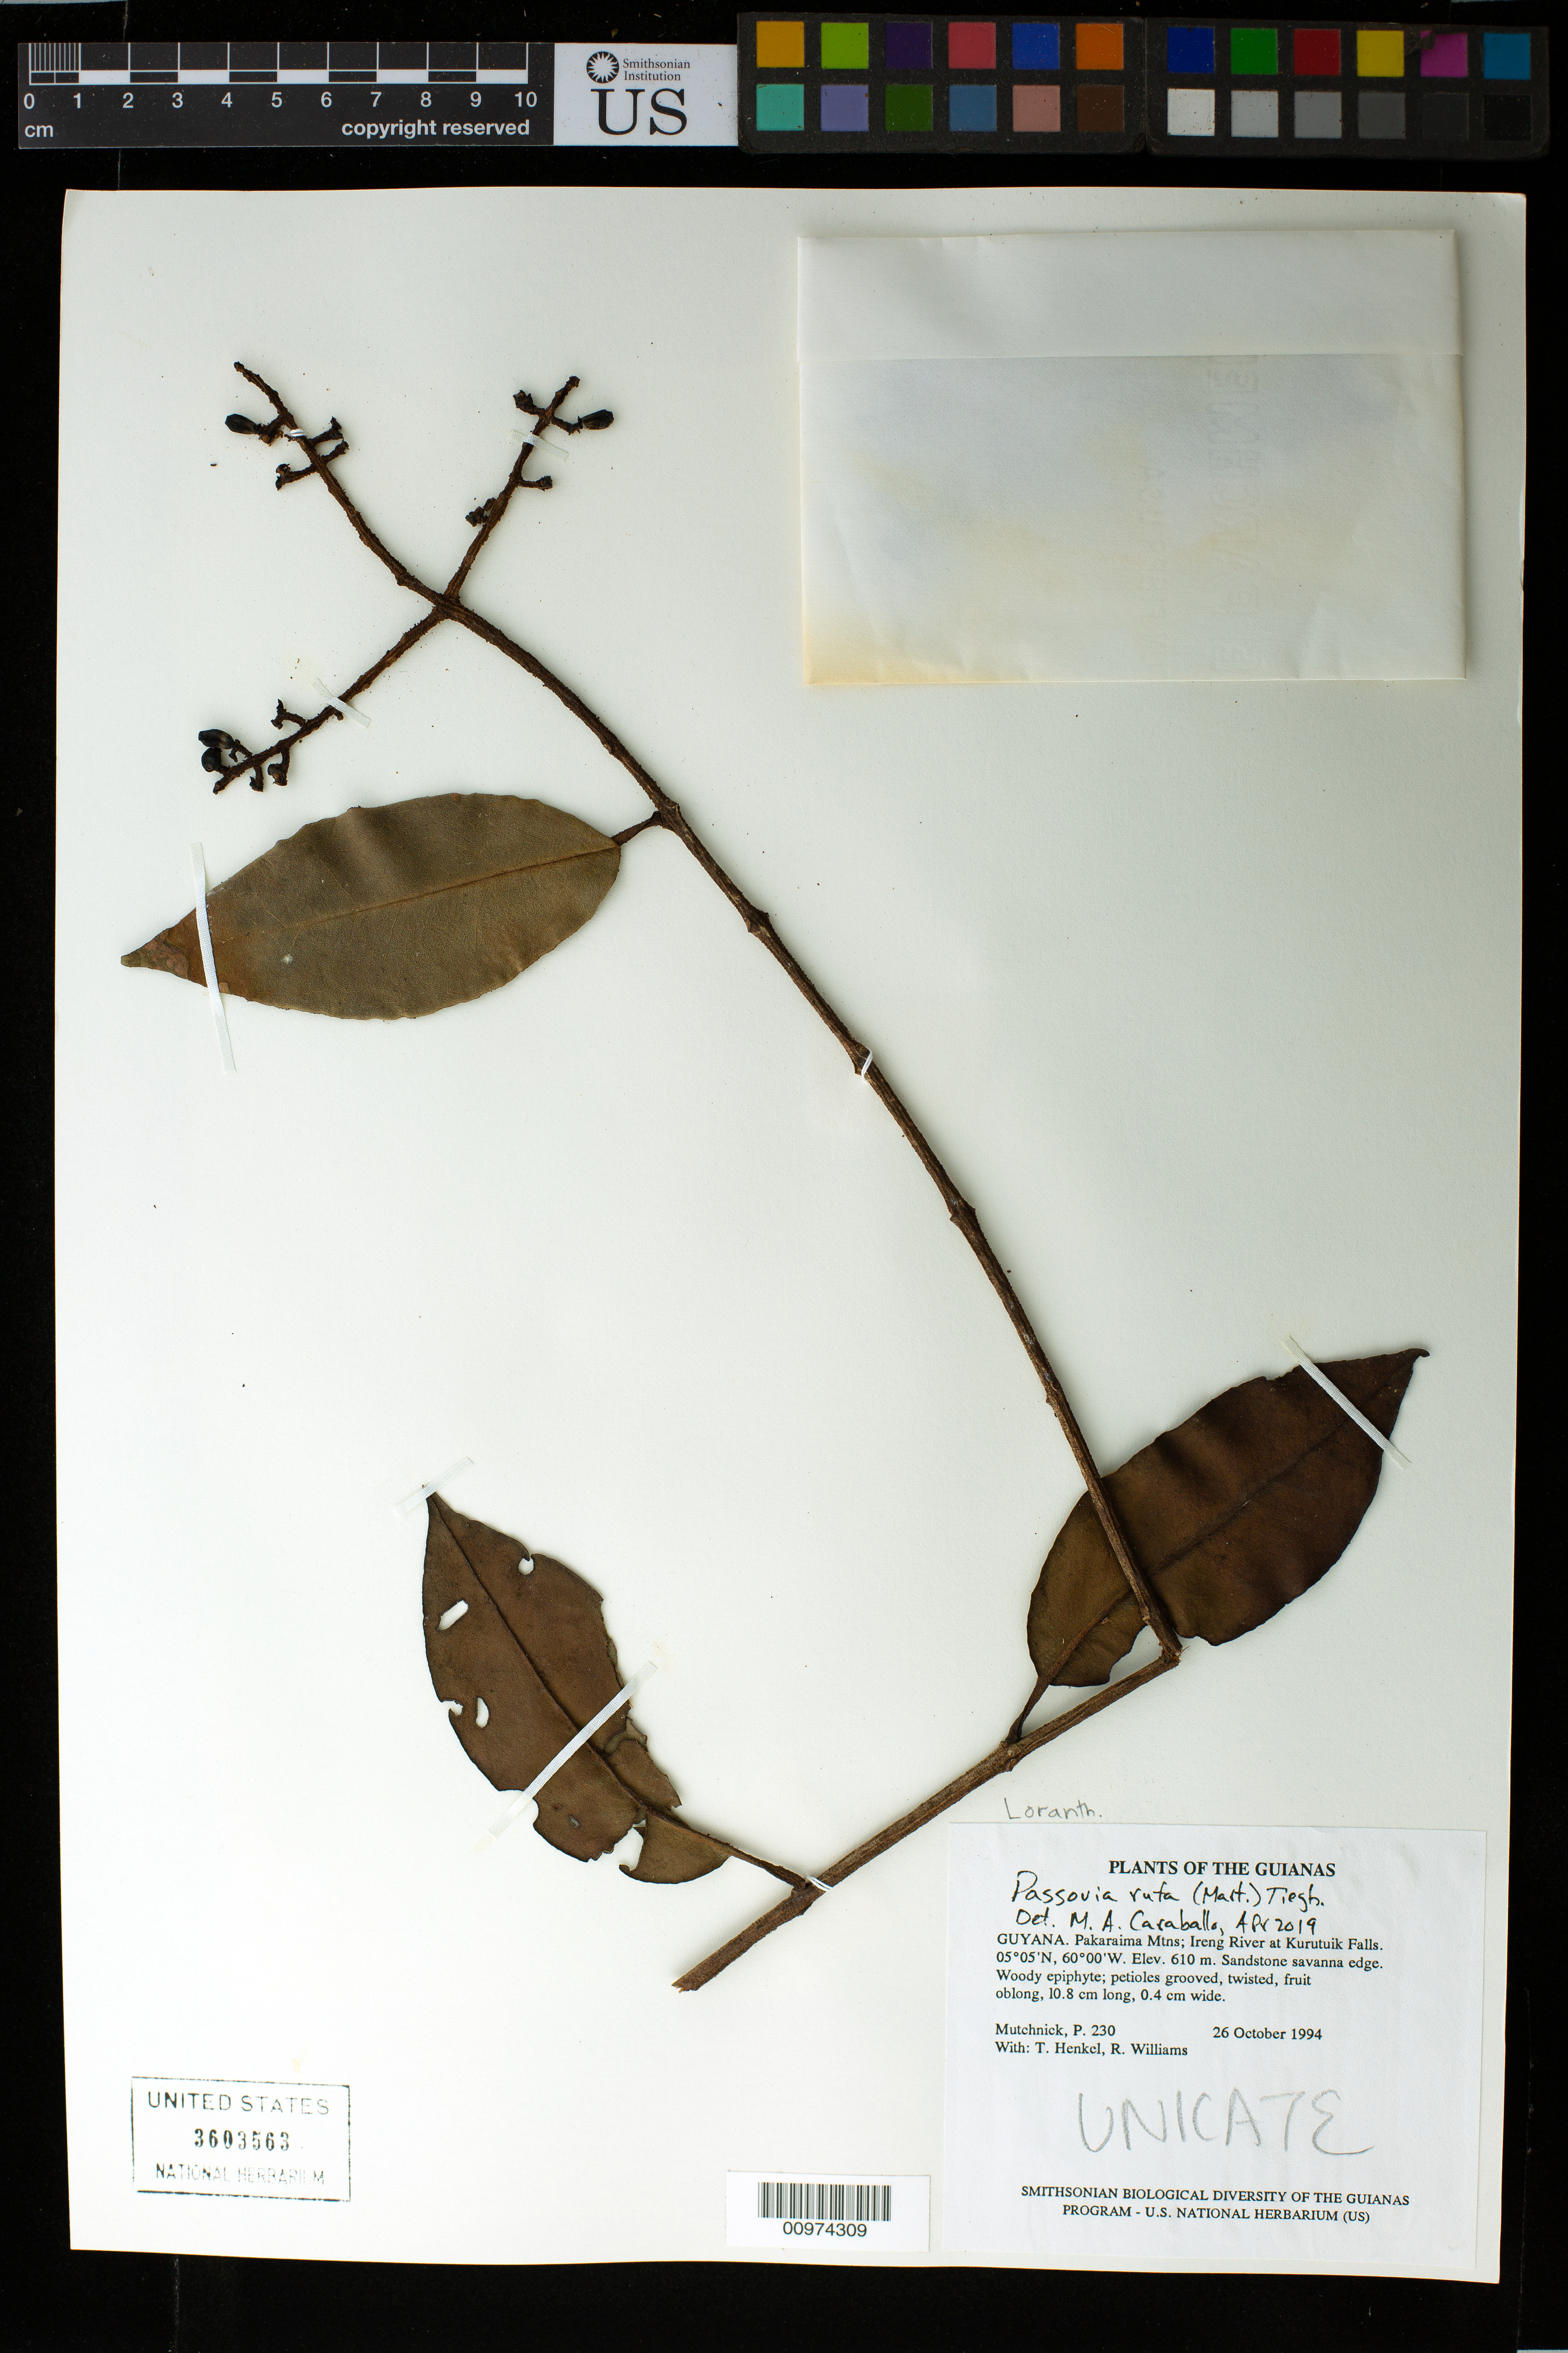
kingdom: Plantae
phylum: Tracheophyta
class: Magnoliopsida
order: Santalales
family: Loranthaceae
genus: Passovia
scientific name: Passovia rufa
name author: (Mart.) Kuijt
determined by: Caraballo-Ortiz, Marcos A., (MISS), University of Mississippi (UNITED STATES)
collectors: P. Mutchnick, T. Henkel & R. Williams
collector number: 230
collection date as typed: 26 October 1994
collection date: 1994-10-26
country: Guyana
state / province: Potaro-Siparuni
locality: Pakaraima Mtns; Ireng River at Kurutuik Falls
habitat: Sandstone savanna edge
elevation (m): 610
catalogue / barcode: US 3603563